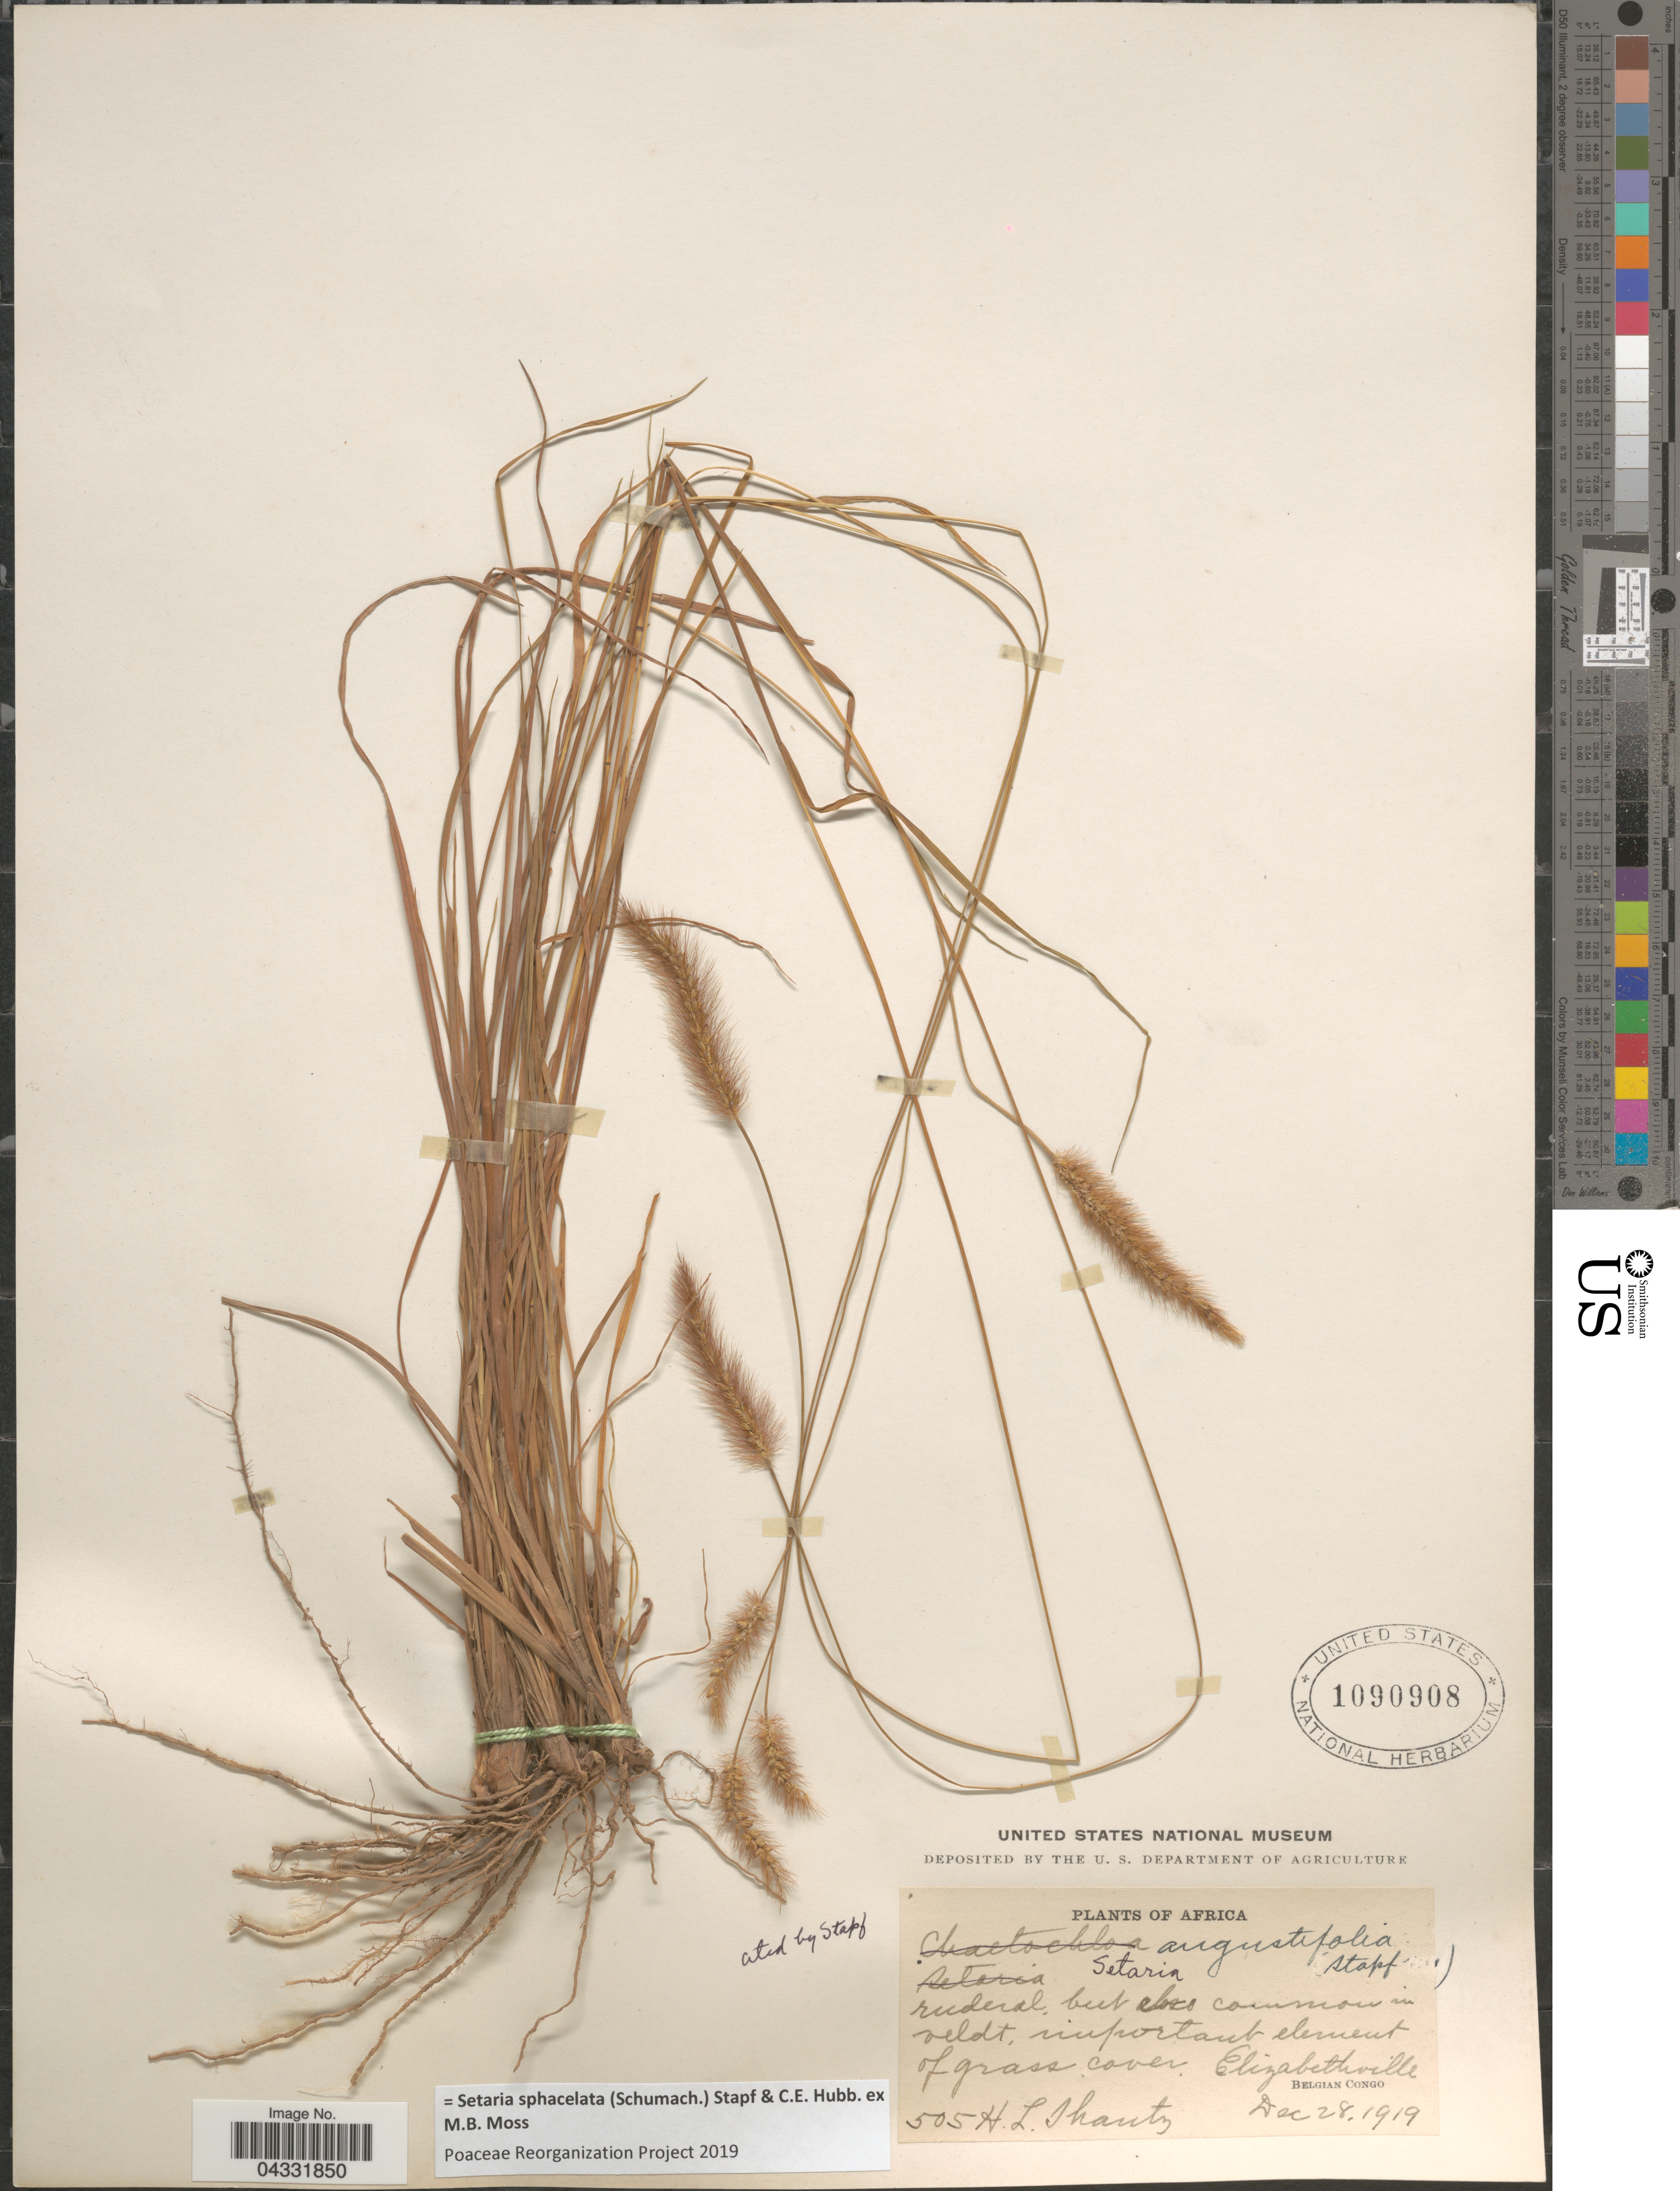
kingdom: Plantae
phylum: Tracheophyta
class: Liliopsida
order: Poales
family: Poaceae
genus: Setaria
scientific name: Setaria sphacelata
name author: (Schumach.) Stapf & Hubb. ex Moss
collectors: H. Shantz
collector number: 505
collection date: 1919-12-28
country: Congo, Democratic Republic of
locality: Elizabethville. Belgian Congo.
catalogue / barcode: US 1090908